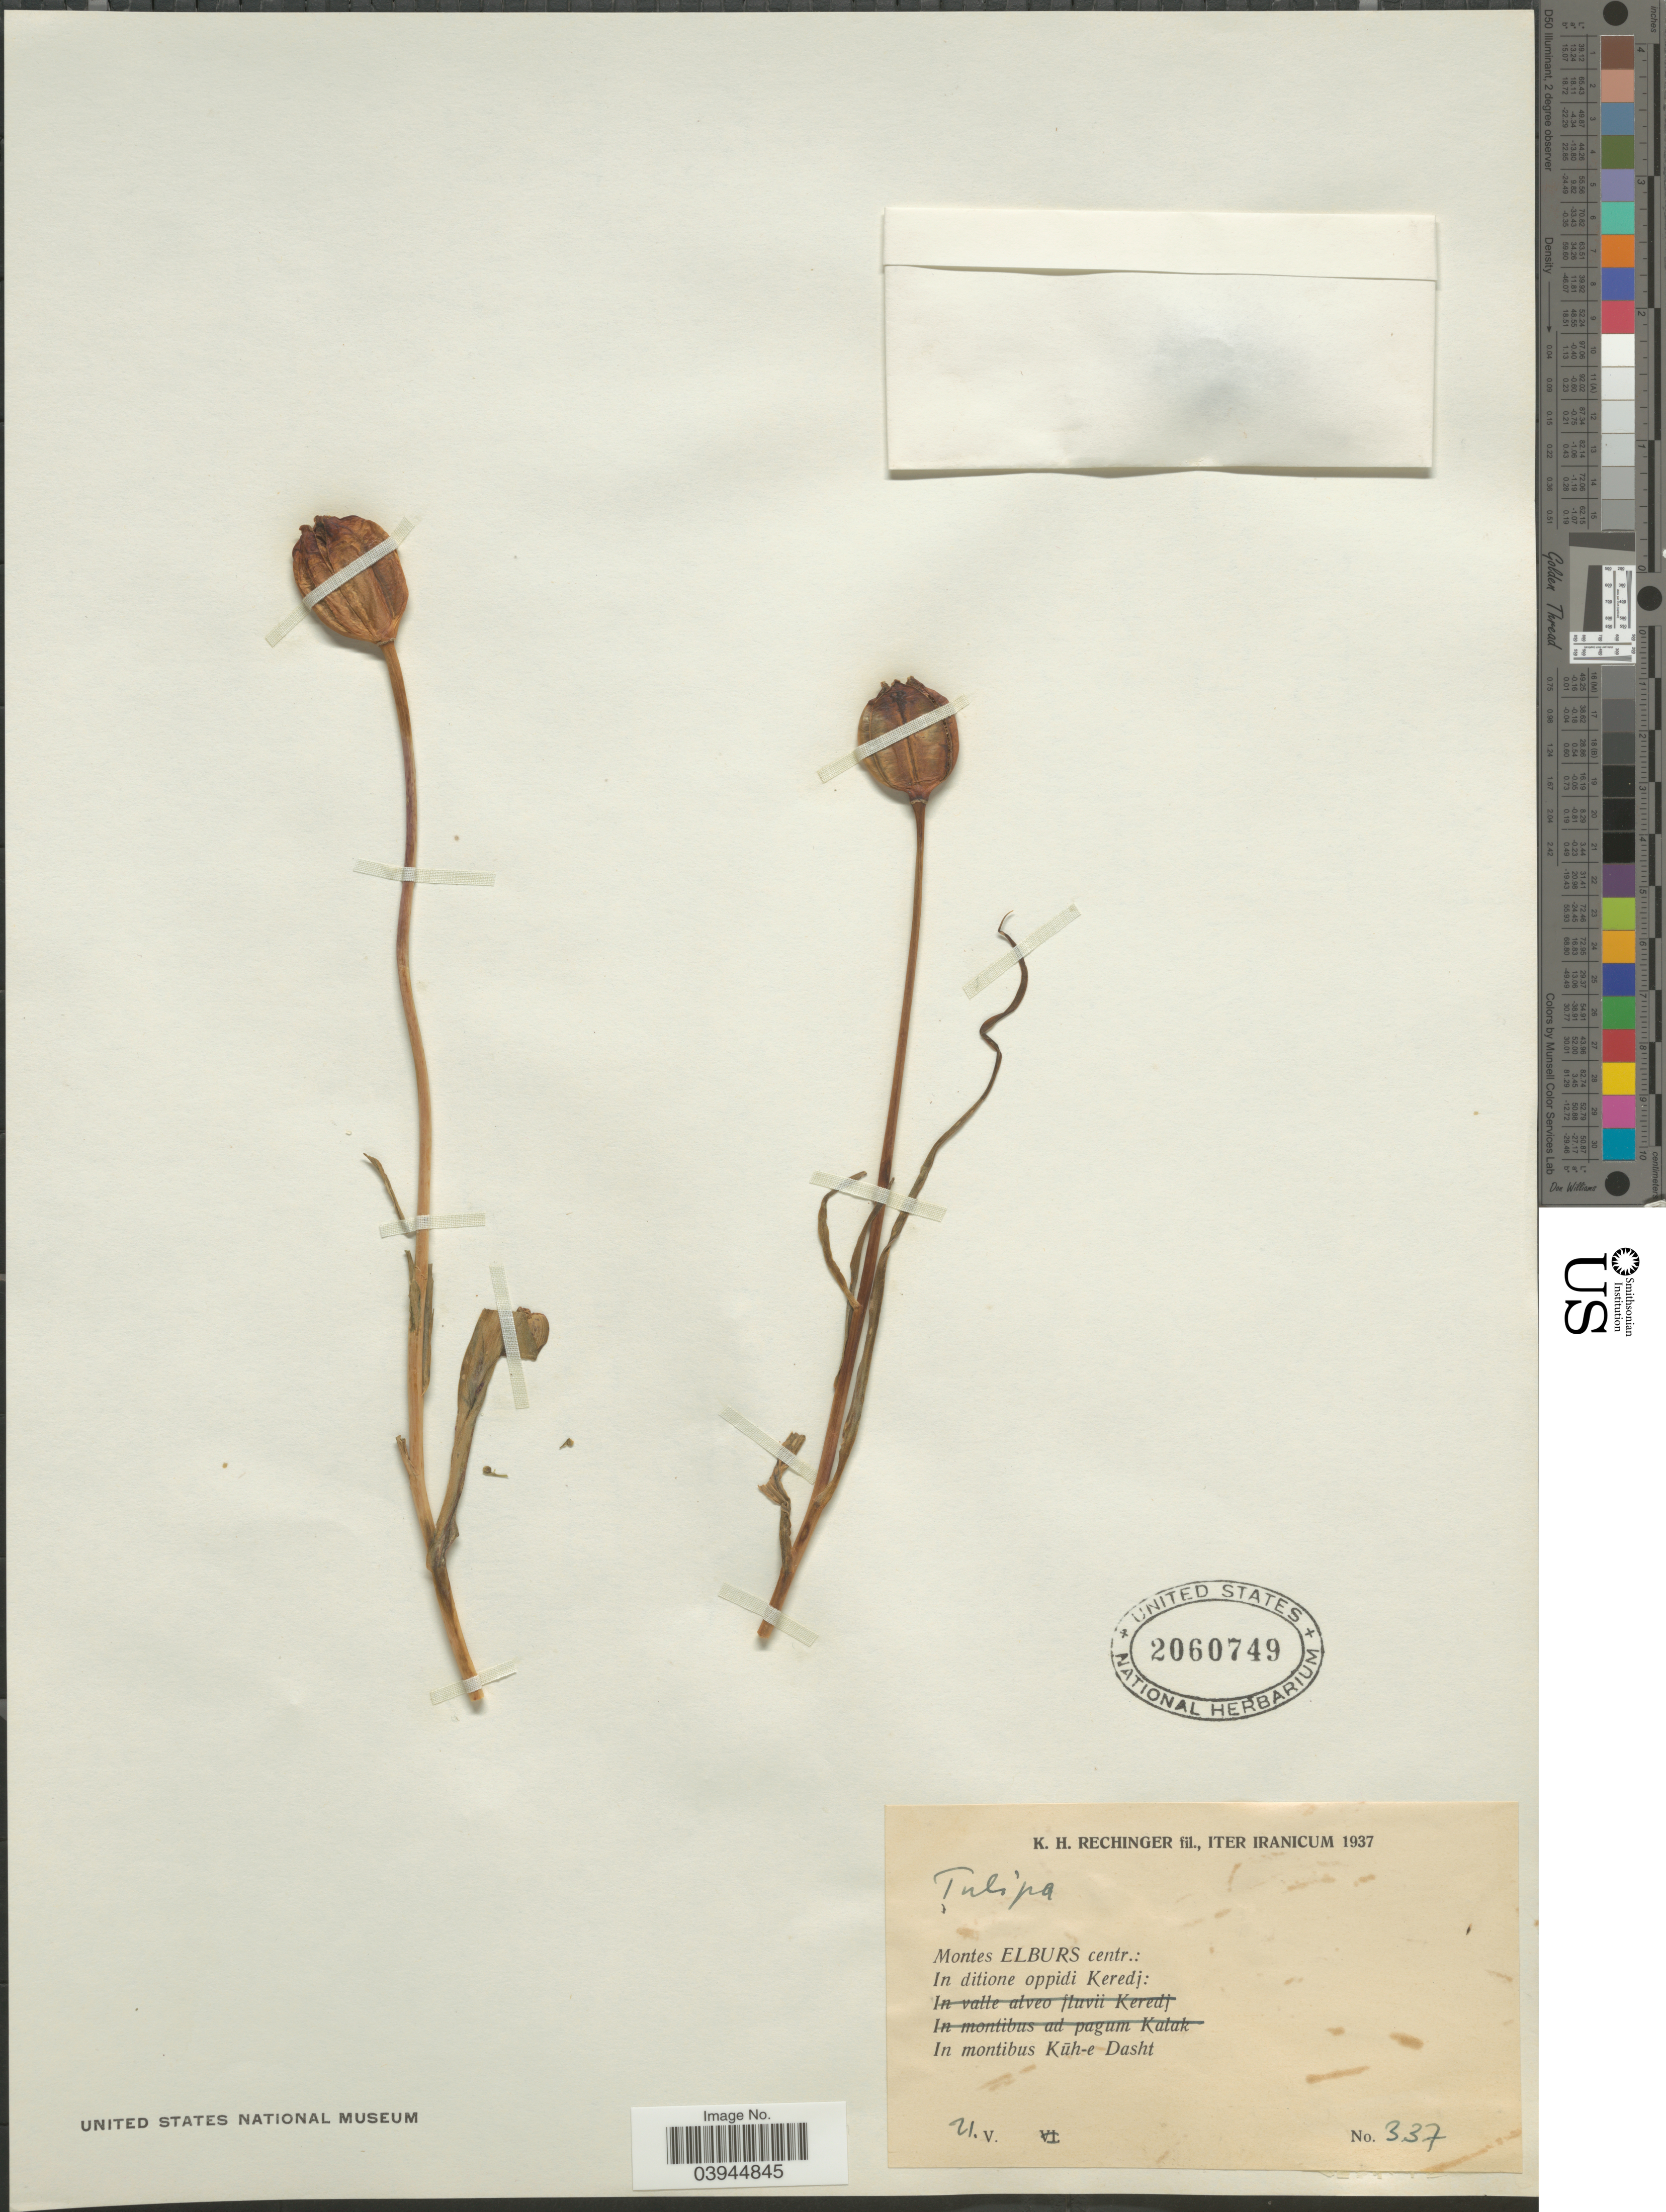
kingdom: Plantae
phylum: Tracheophyta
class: Liliopsida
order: Liliales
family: Liliaceae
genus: Tulipa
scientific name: Tulipa sp.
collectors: K. H. Rechinger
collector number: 337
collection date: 1937-05-21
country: Iran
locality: Montes Elburs centr.; In ditione oppidi Keredj: In montibus Kūh-e Dasht.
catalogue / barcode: US 2060749